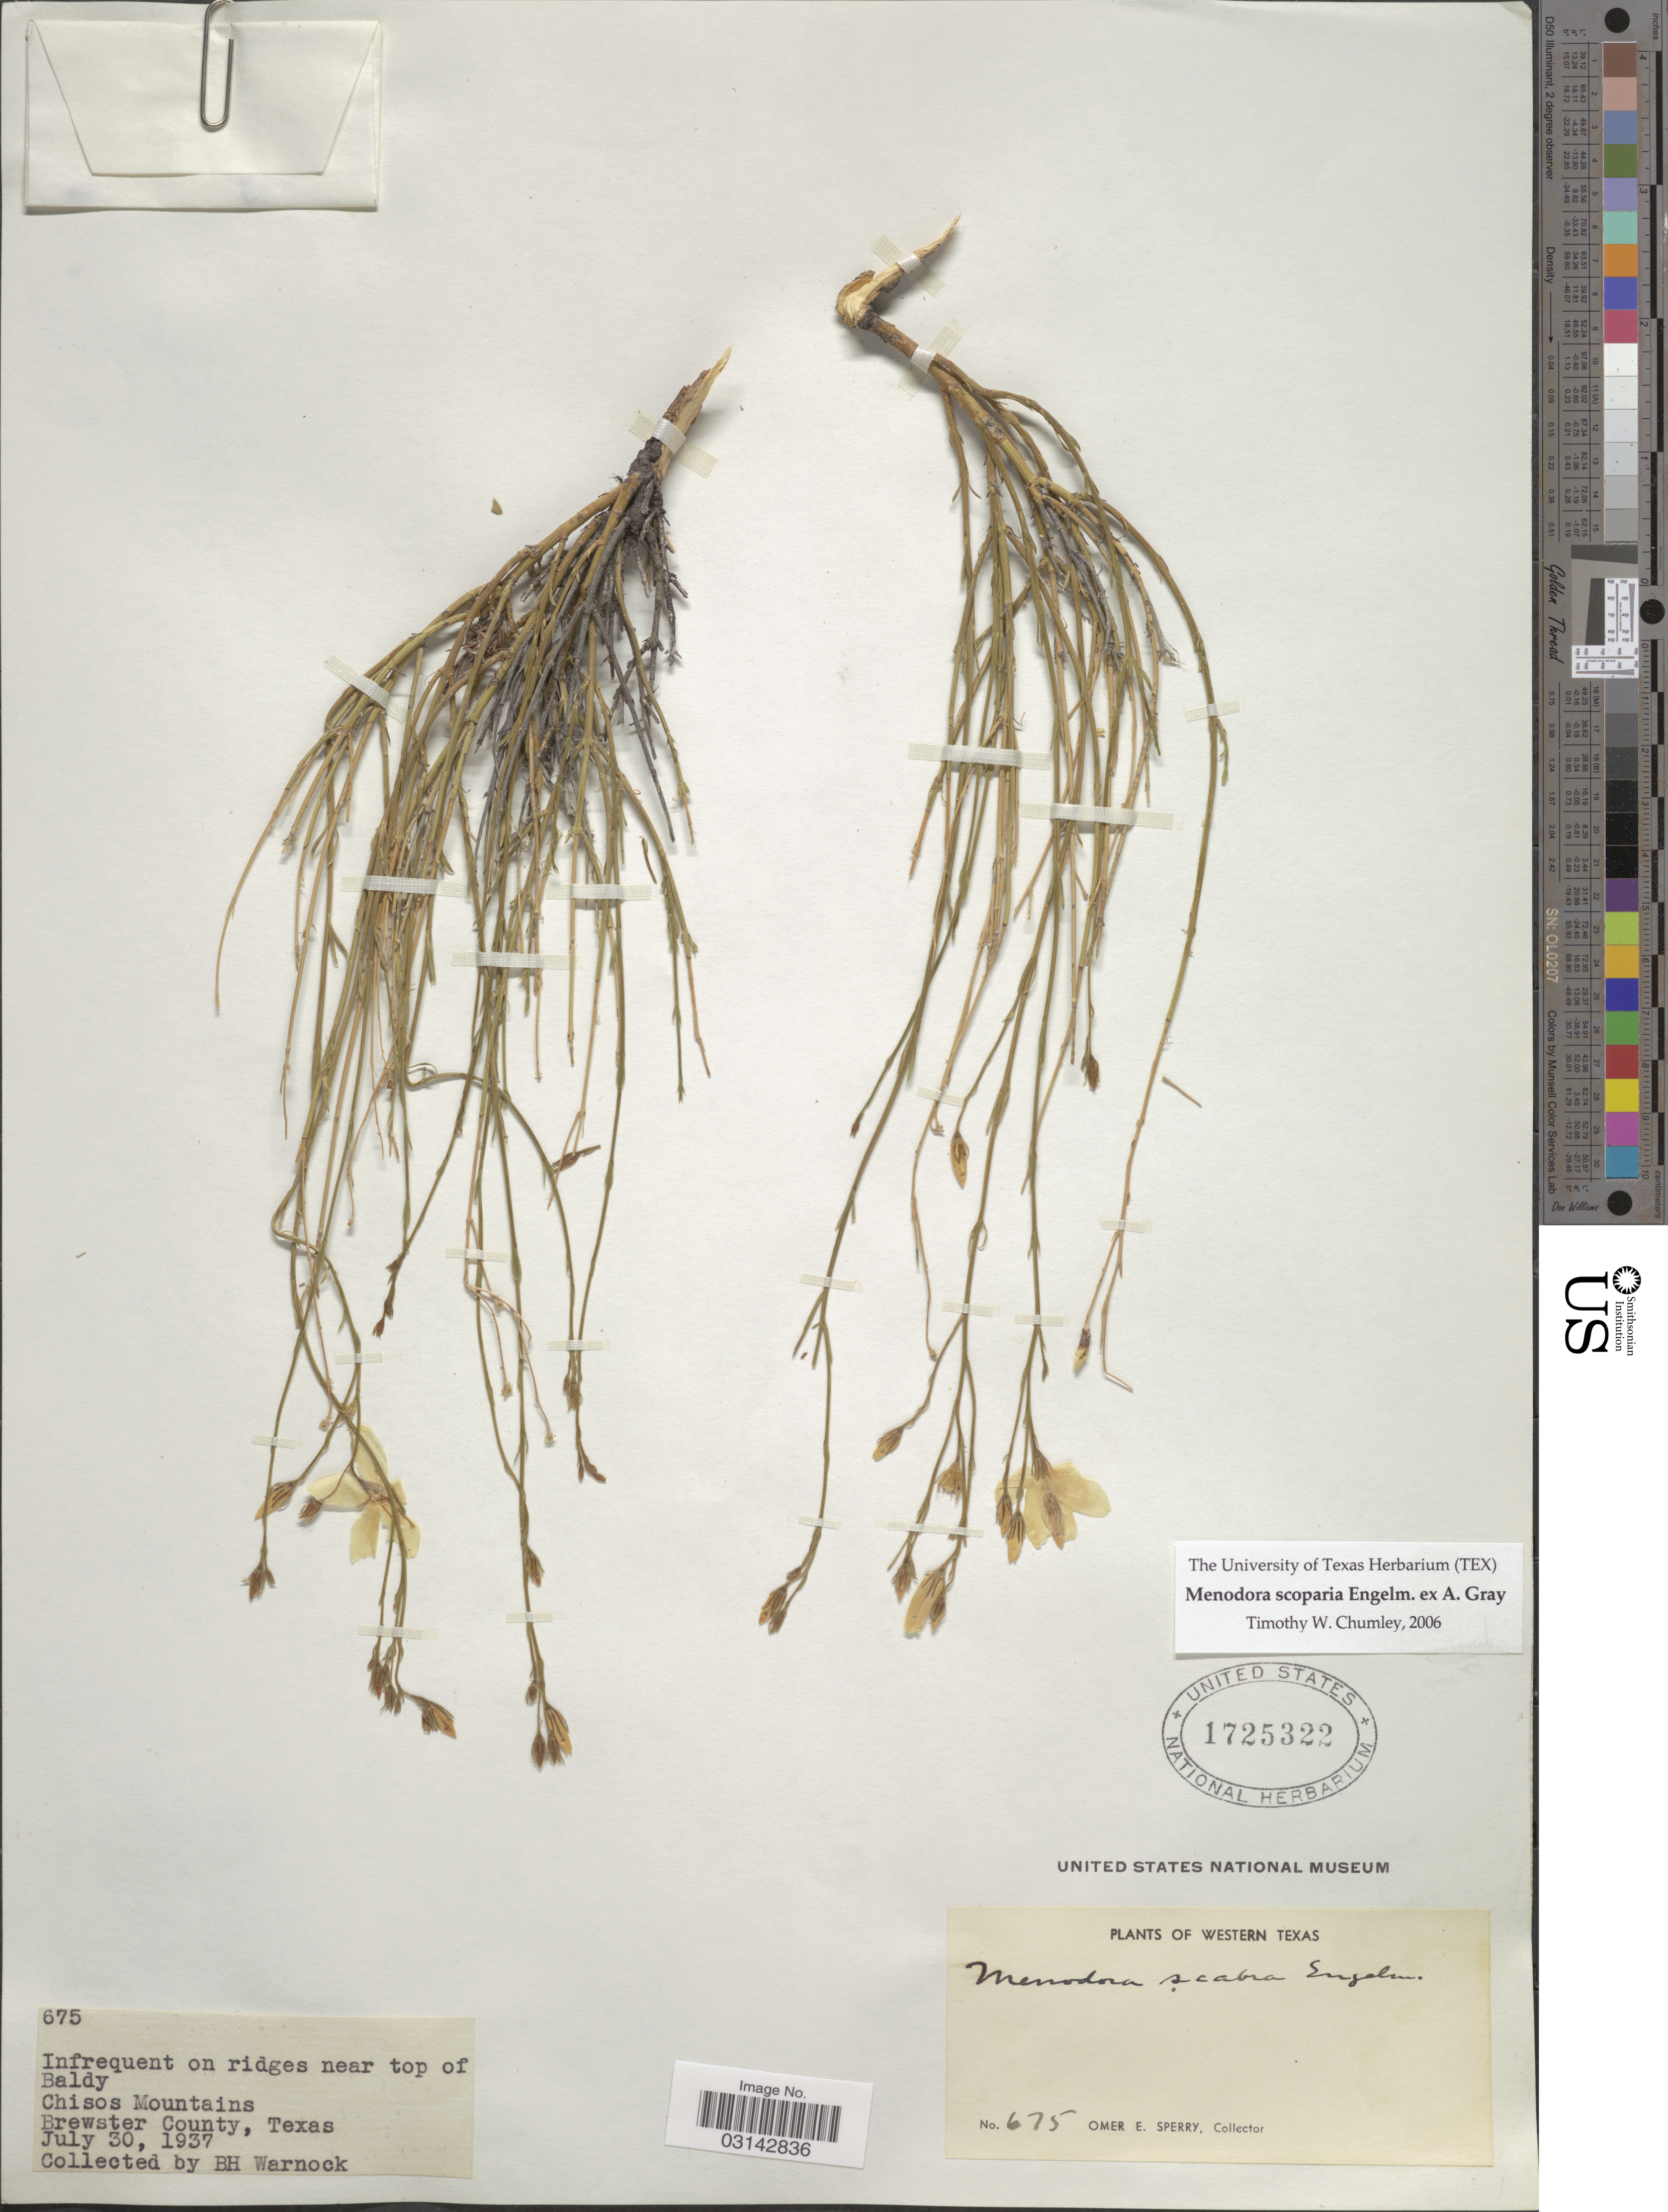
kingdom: Plantae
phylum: Tracheophyta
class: Magnoliopsida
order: Lamiales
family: Oleaceae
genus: Menodora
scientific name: Menodora scoparia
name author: Engelm. ex A. Gray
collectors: B. H. Warnock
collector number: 675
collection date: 1937-07-30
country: United States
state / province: Texas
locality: Western Texas. Ridges near top of Baldy. Chisos Mountains. Brewster County.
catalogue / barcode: US 1725322